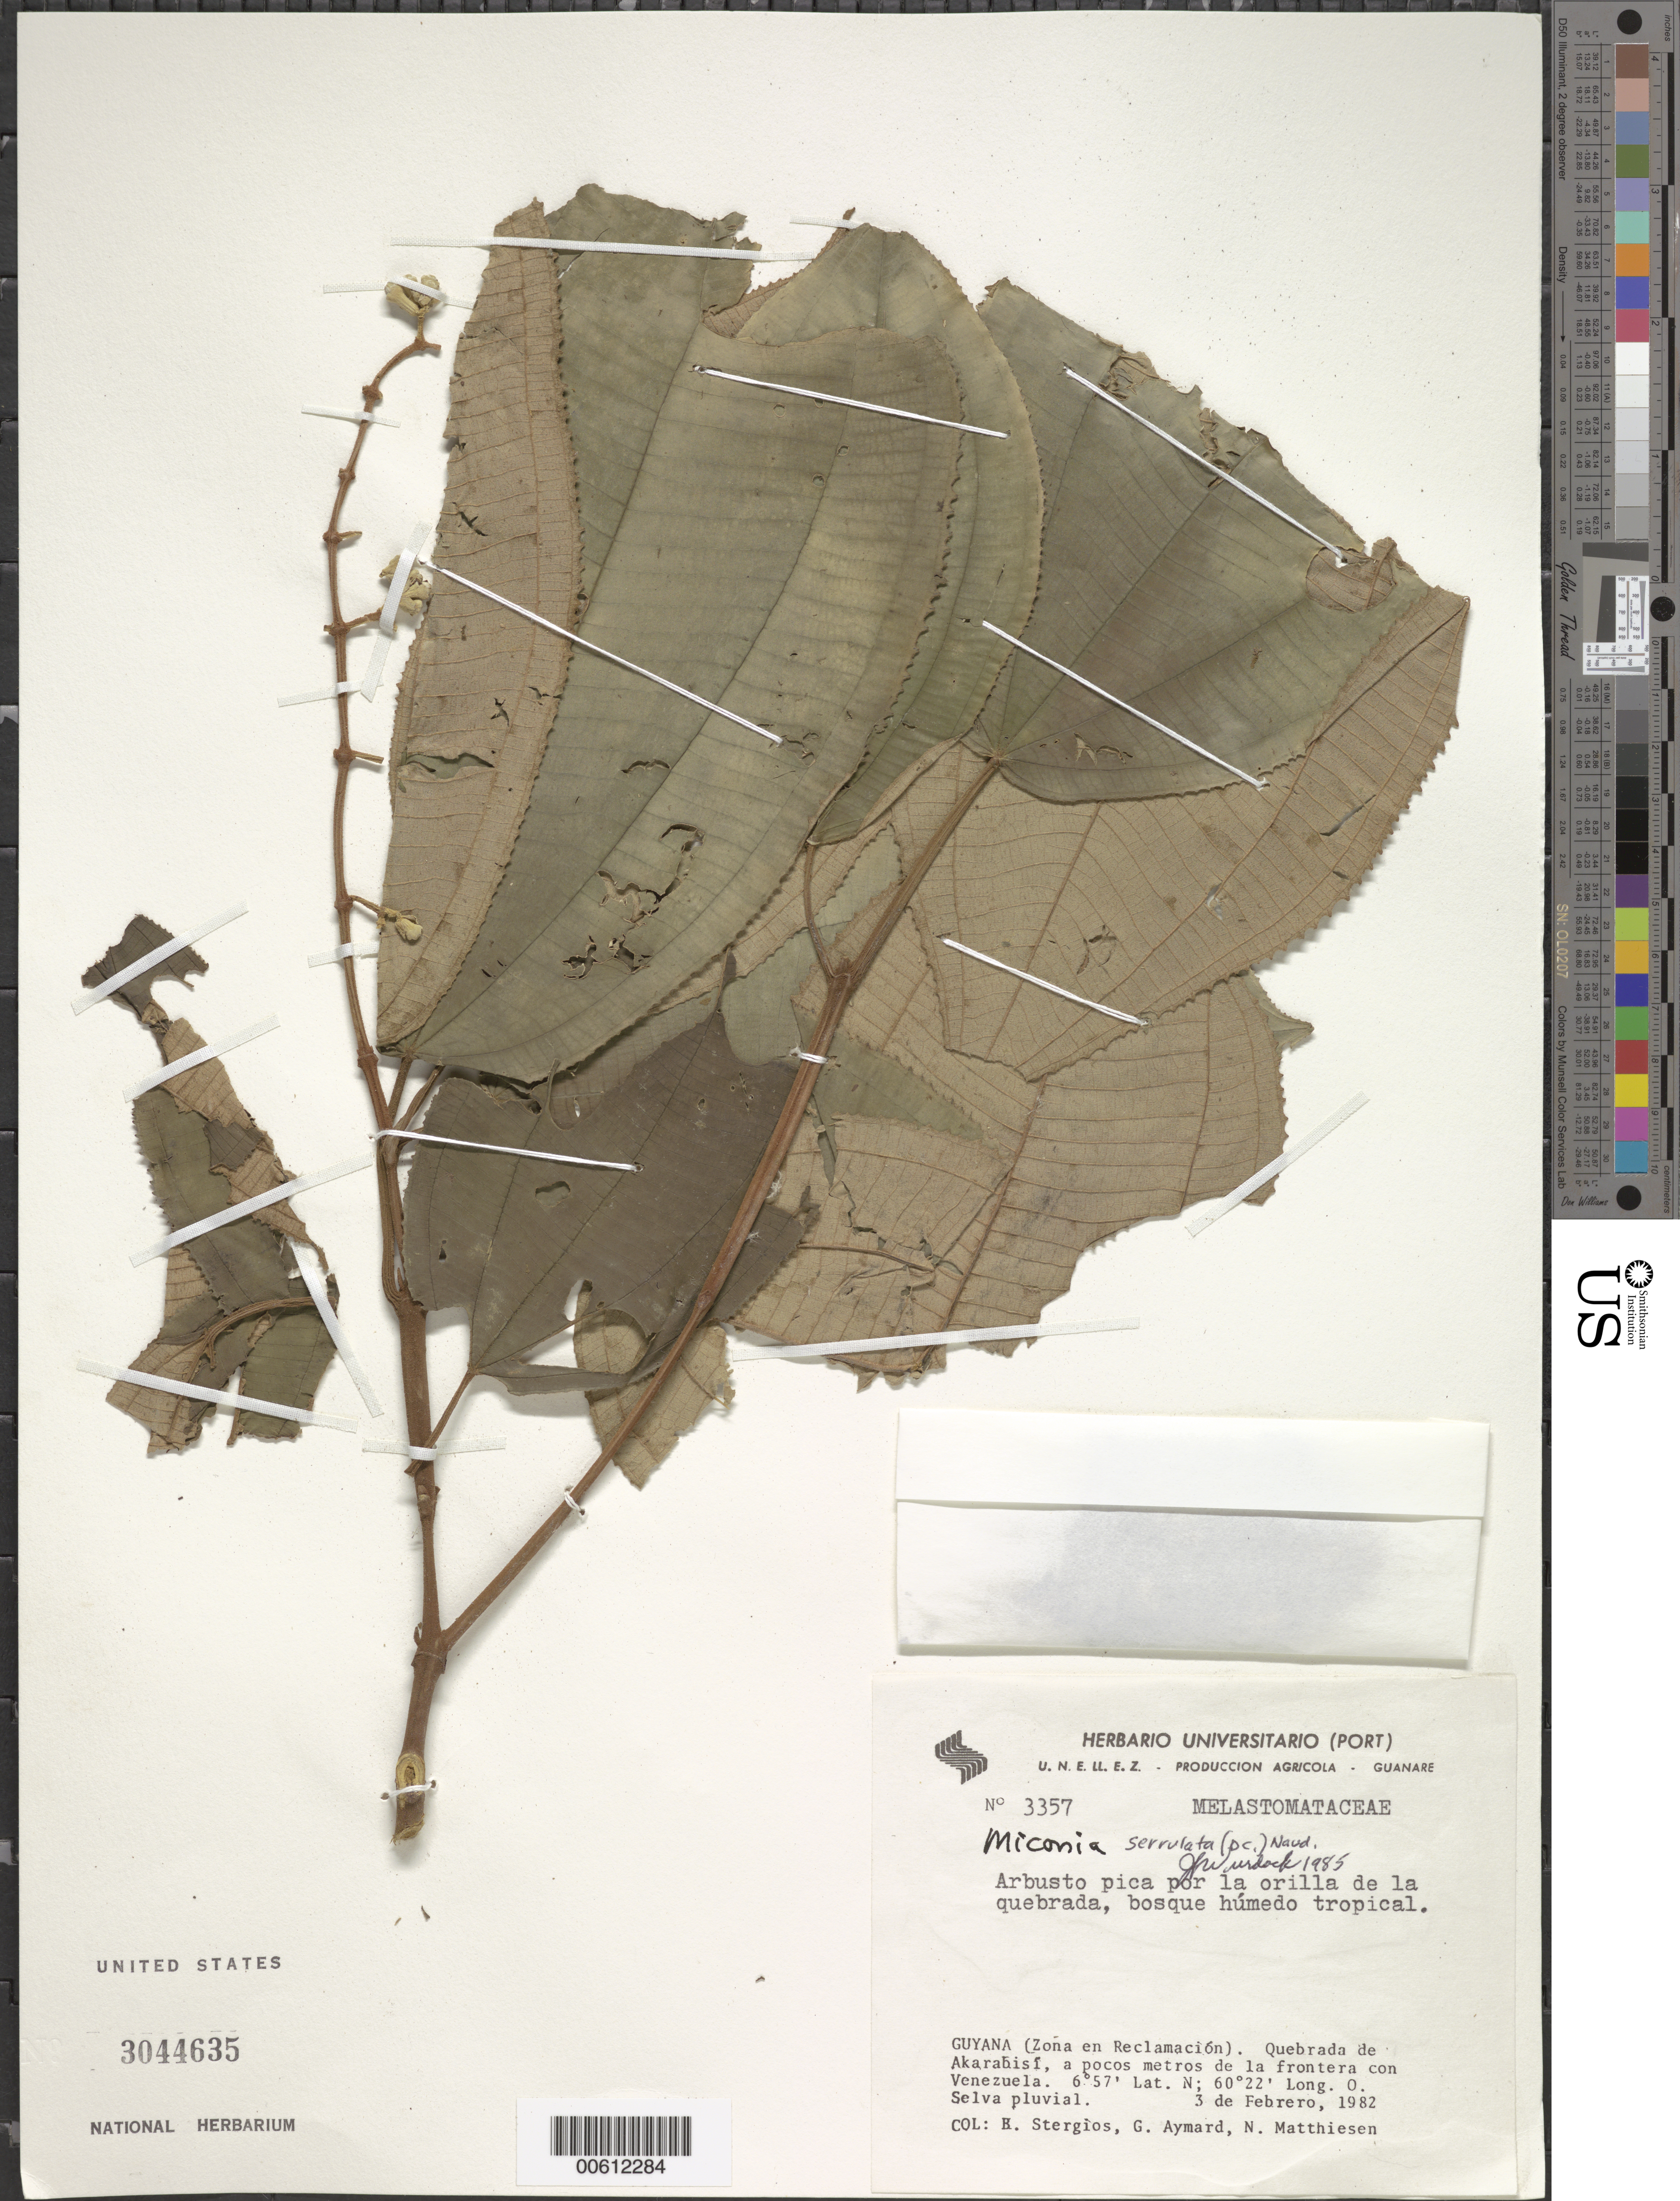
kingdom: Plantae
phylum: Tracheophyta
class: Magnoliopsida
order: Myrtales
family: Melastomataceae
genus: Miconia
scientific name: Miconia serrulata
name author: (DC.) Naudin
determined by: Wurdack, John J., (US), US (UNITED STATES)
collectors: B. G. Stergios et al.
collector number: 3357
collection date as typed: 3-Feb-82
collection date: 1982-02-03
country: Guyana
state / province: Cuyuni-Mazaruni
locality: Akarabisi R., a few meters from Venezuelan border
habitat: Bosque humido tropical; selva pluvial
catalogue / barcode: US 3044635